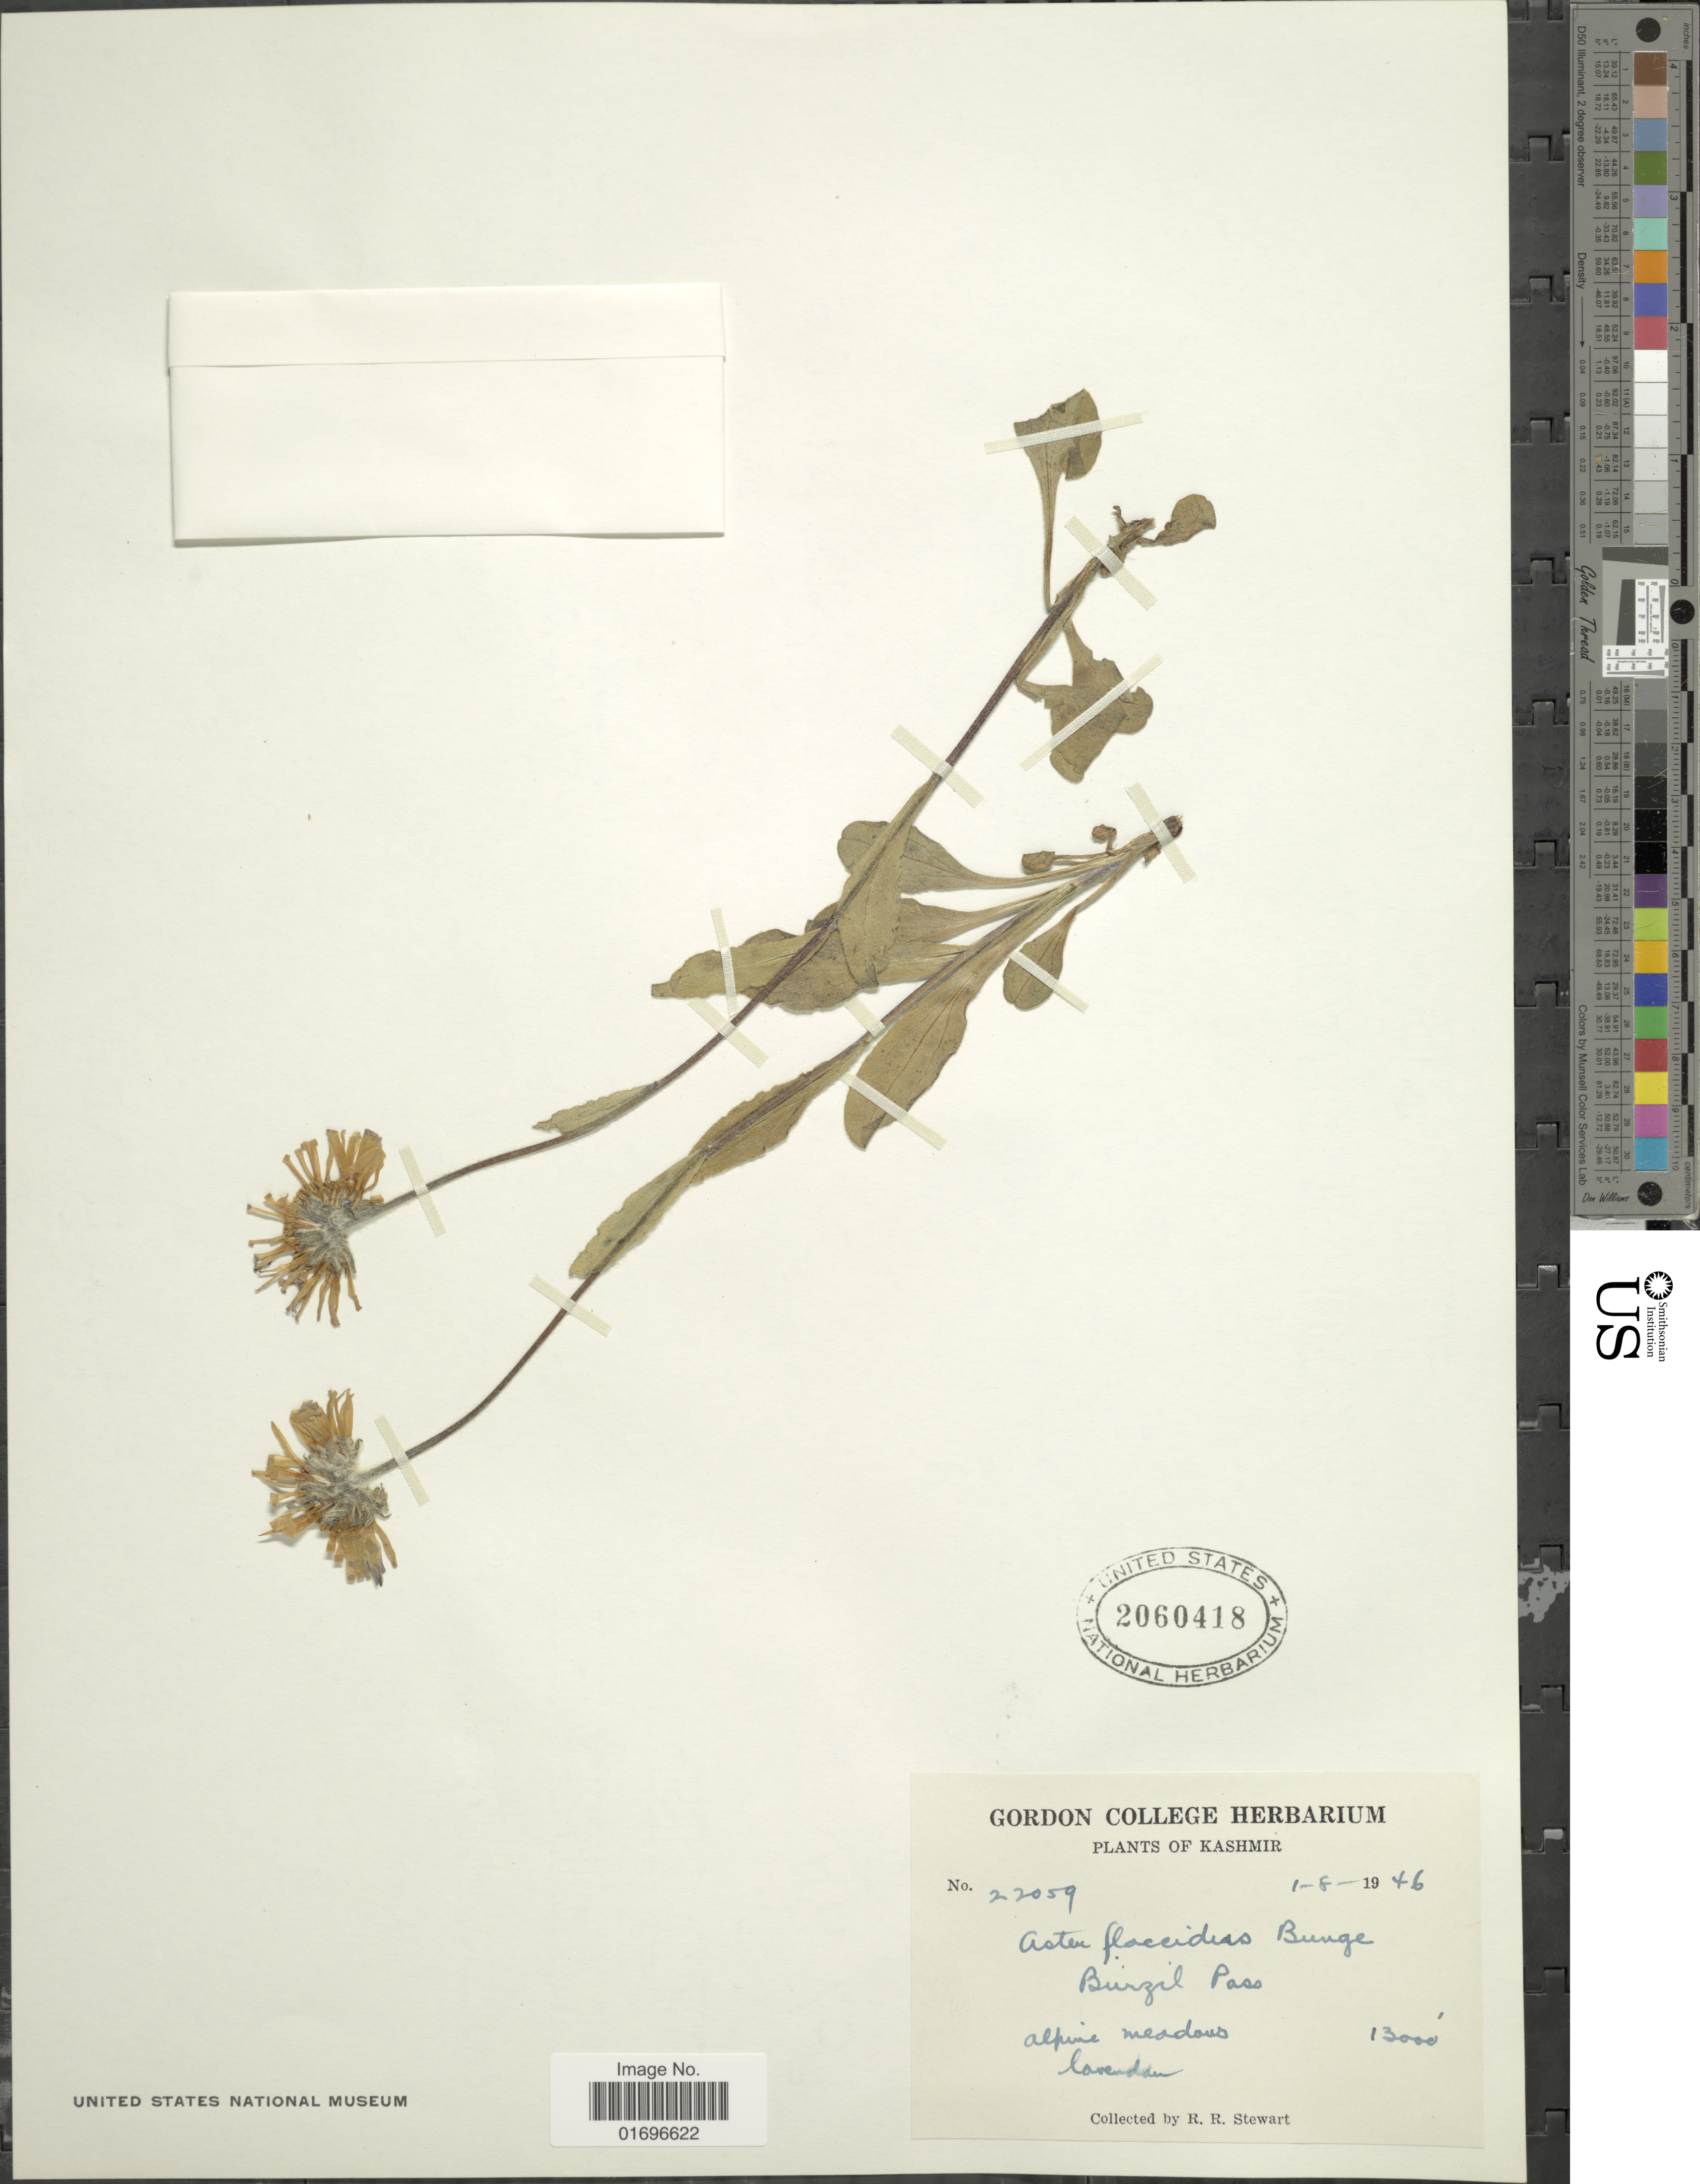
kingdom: Plantae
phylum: Tracheophyta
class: Magnoliopsida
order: Asterales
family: Asteraceae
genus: Aster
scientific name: Aster flaccidus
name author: Bunge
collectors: R. R. Stewart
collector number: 22059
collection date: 1946-08-01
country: India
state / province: Jammu and Kashmir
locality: Kashmir. Burzil Pass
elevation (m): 3962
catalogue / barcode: US 2060418